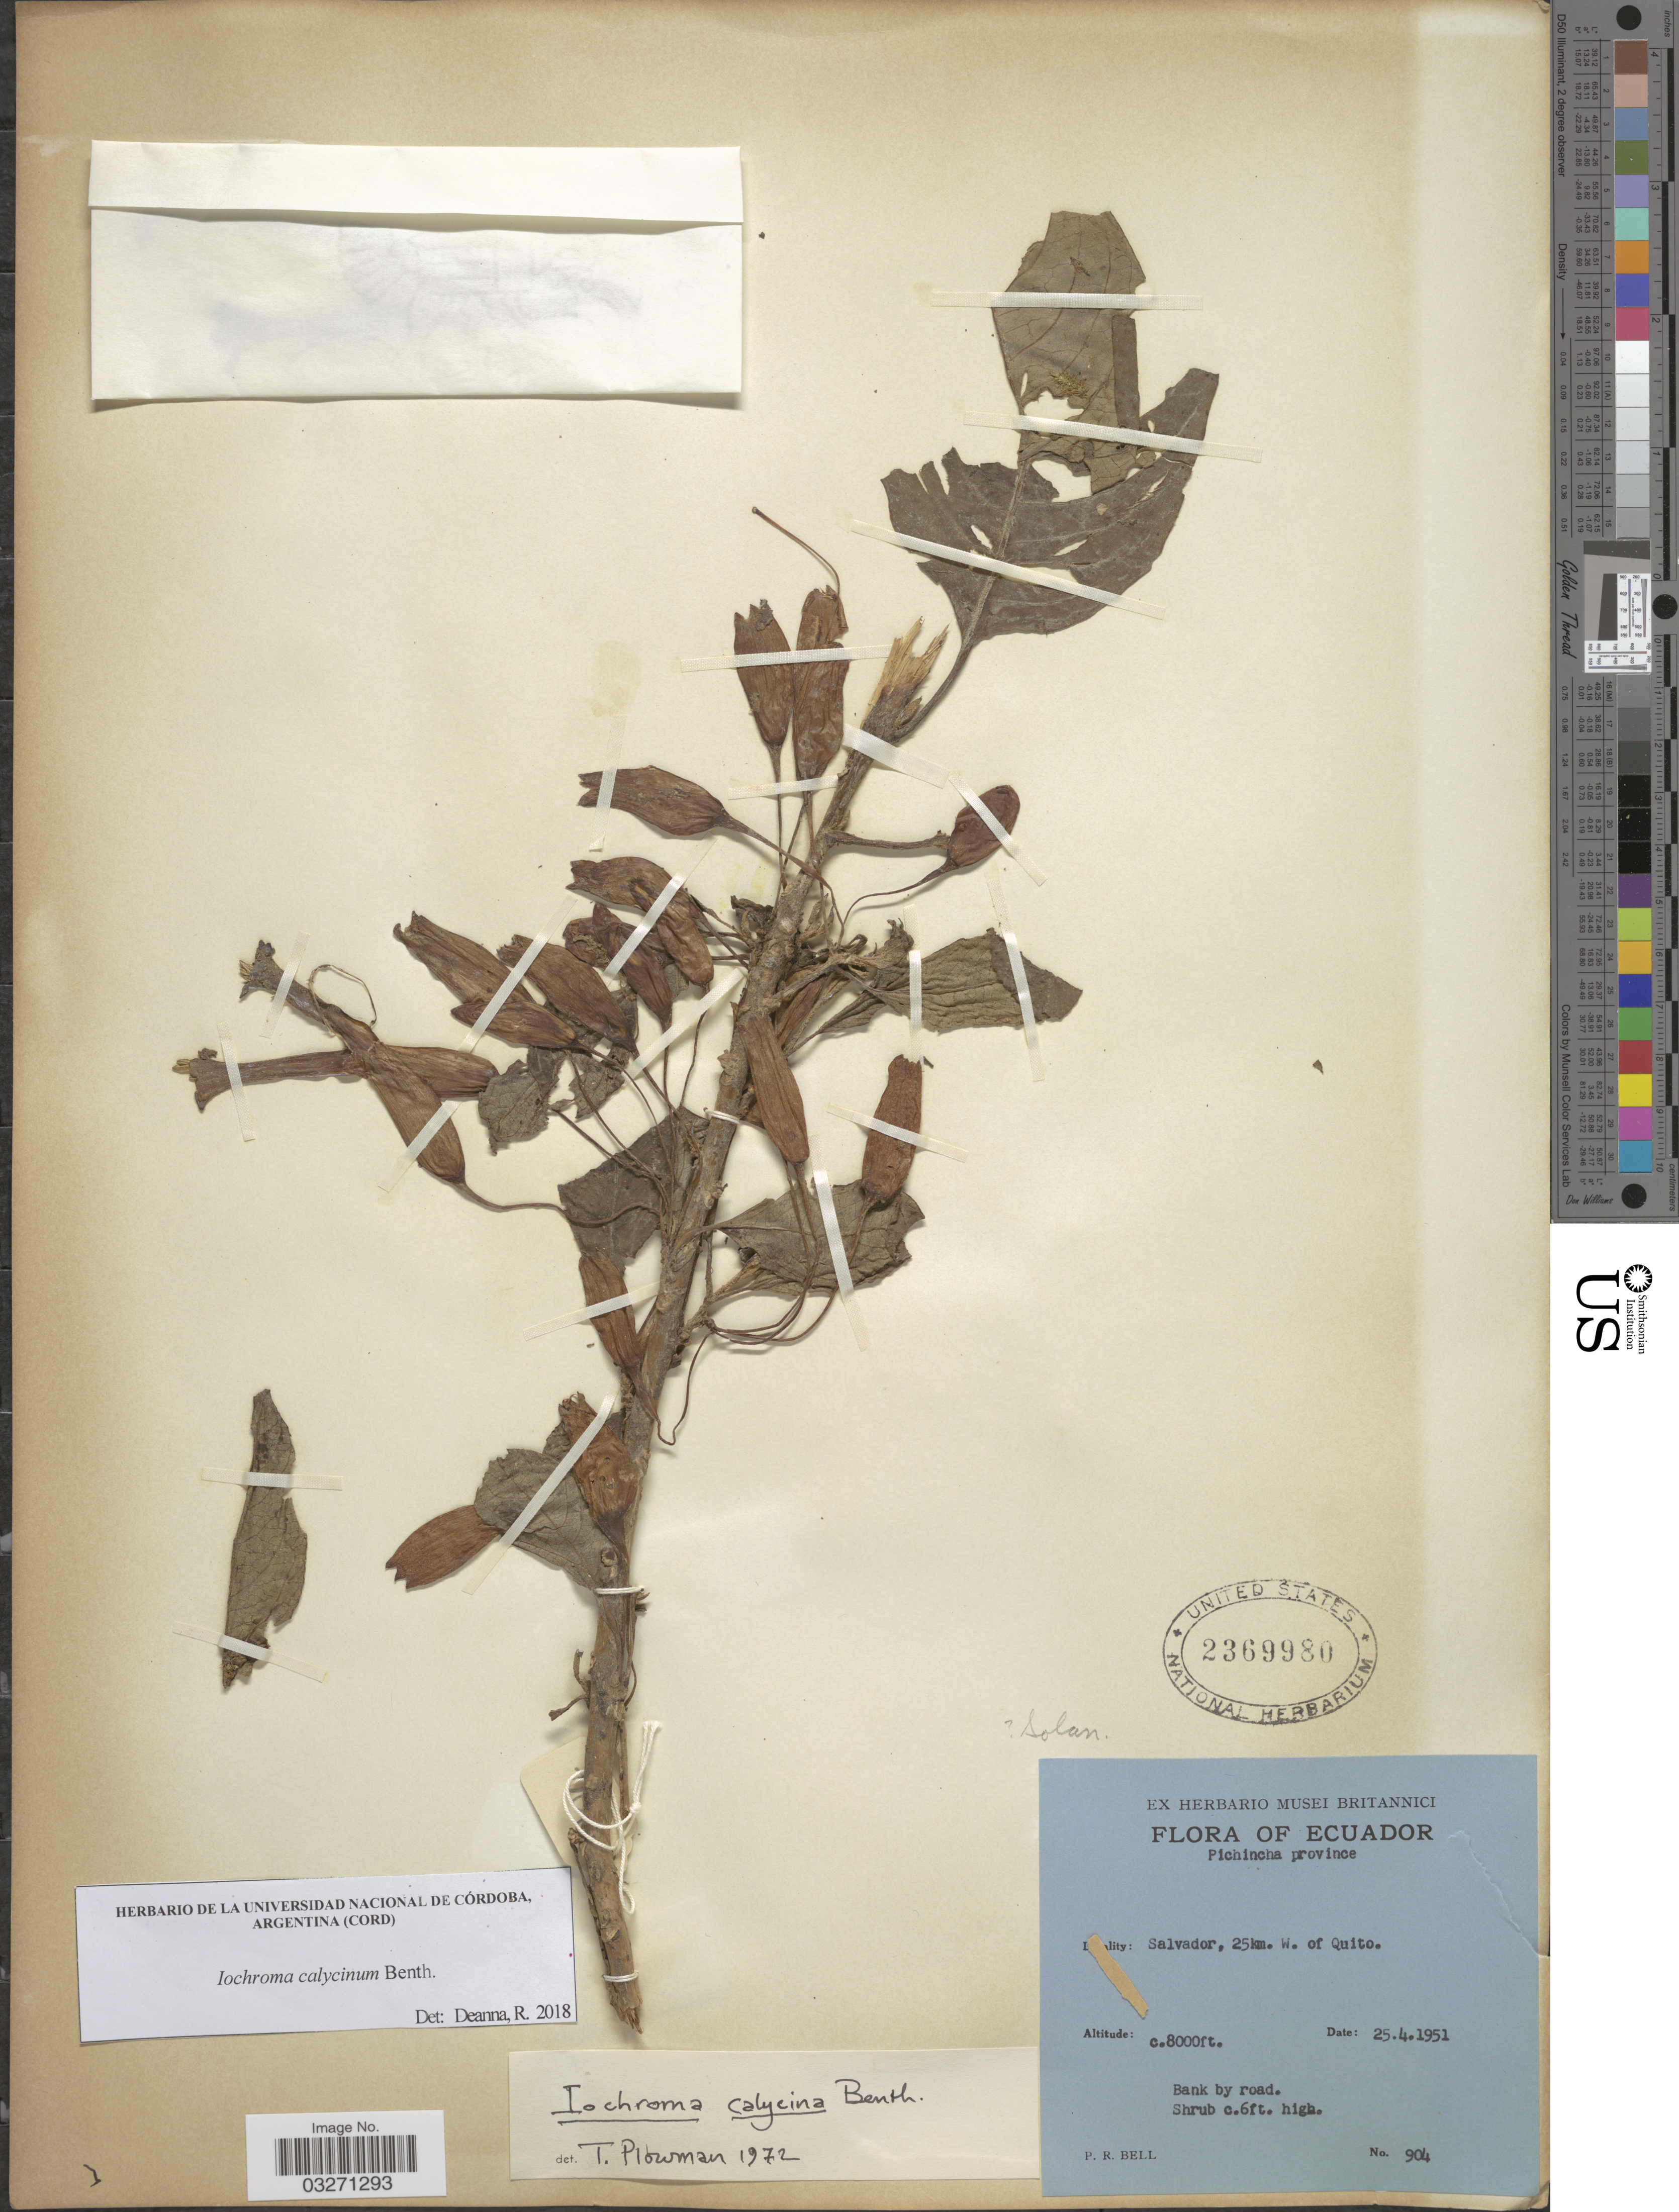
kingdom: Plantae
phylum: Tracheophyta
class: Magnoliopsida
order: Solanales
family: Solanaceae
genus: Iochroma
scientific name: Iochroma calycinum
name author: Benth.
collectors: P. R. Bell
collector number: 904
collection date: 1951-04-25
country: Ecuador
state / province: Pichincha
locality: Salvador, 25km. W. of Quito.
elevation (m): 2438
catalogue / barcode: US 2369980